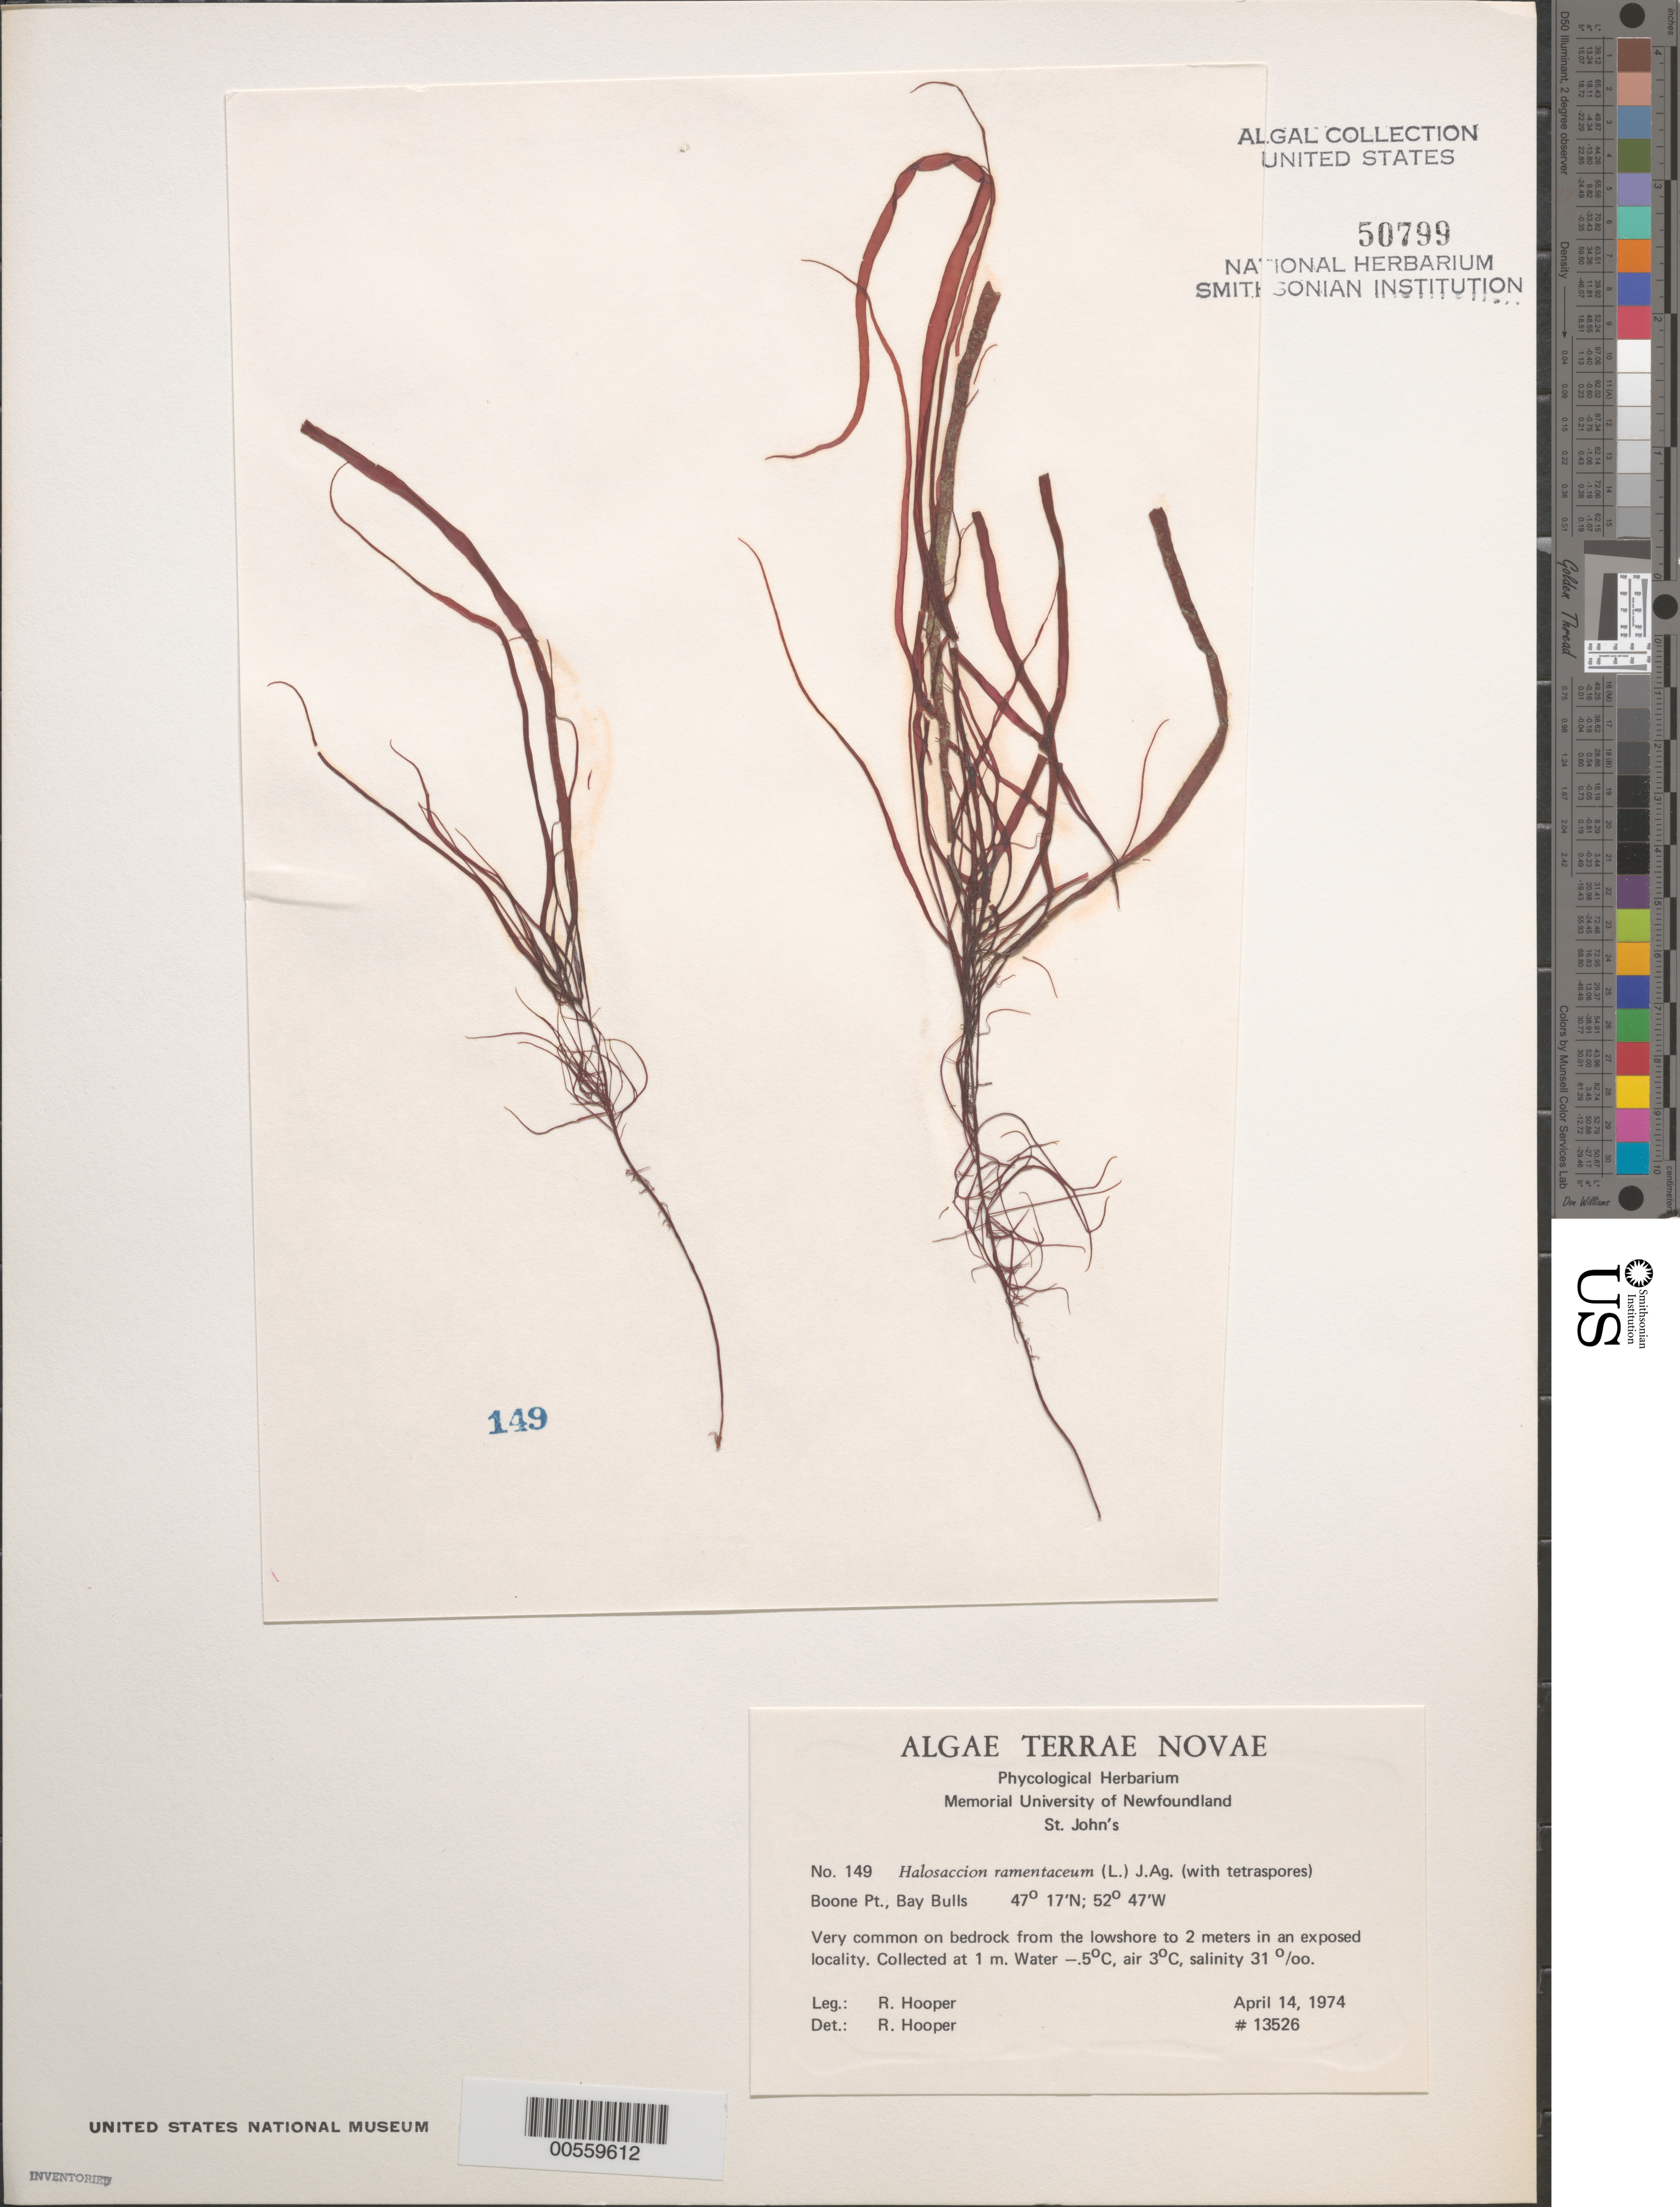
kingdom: Plantae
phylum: Rhodophyta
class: Florideophyceae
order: Palmariales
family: Palmariaceae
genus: Devaleraea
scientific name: Devaleraea ramentacea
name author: (L.) Guiry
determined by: Algae name updating Project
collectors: R. G. Hooper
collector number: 13526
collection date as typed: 14 Apr 1974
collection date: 1974-04-14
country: Canada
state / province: Newfoundland and Labrador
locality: Boone Point, Bay Bulls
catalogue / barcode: US 50799